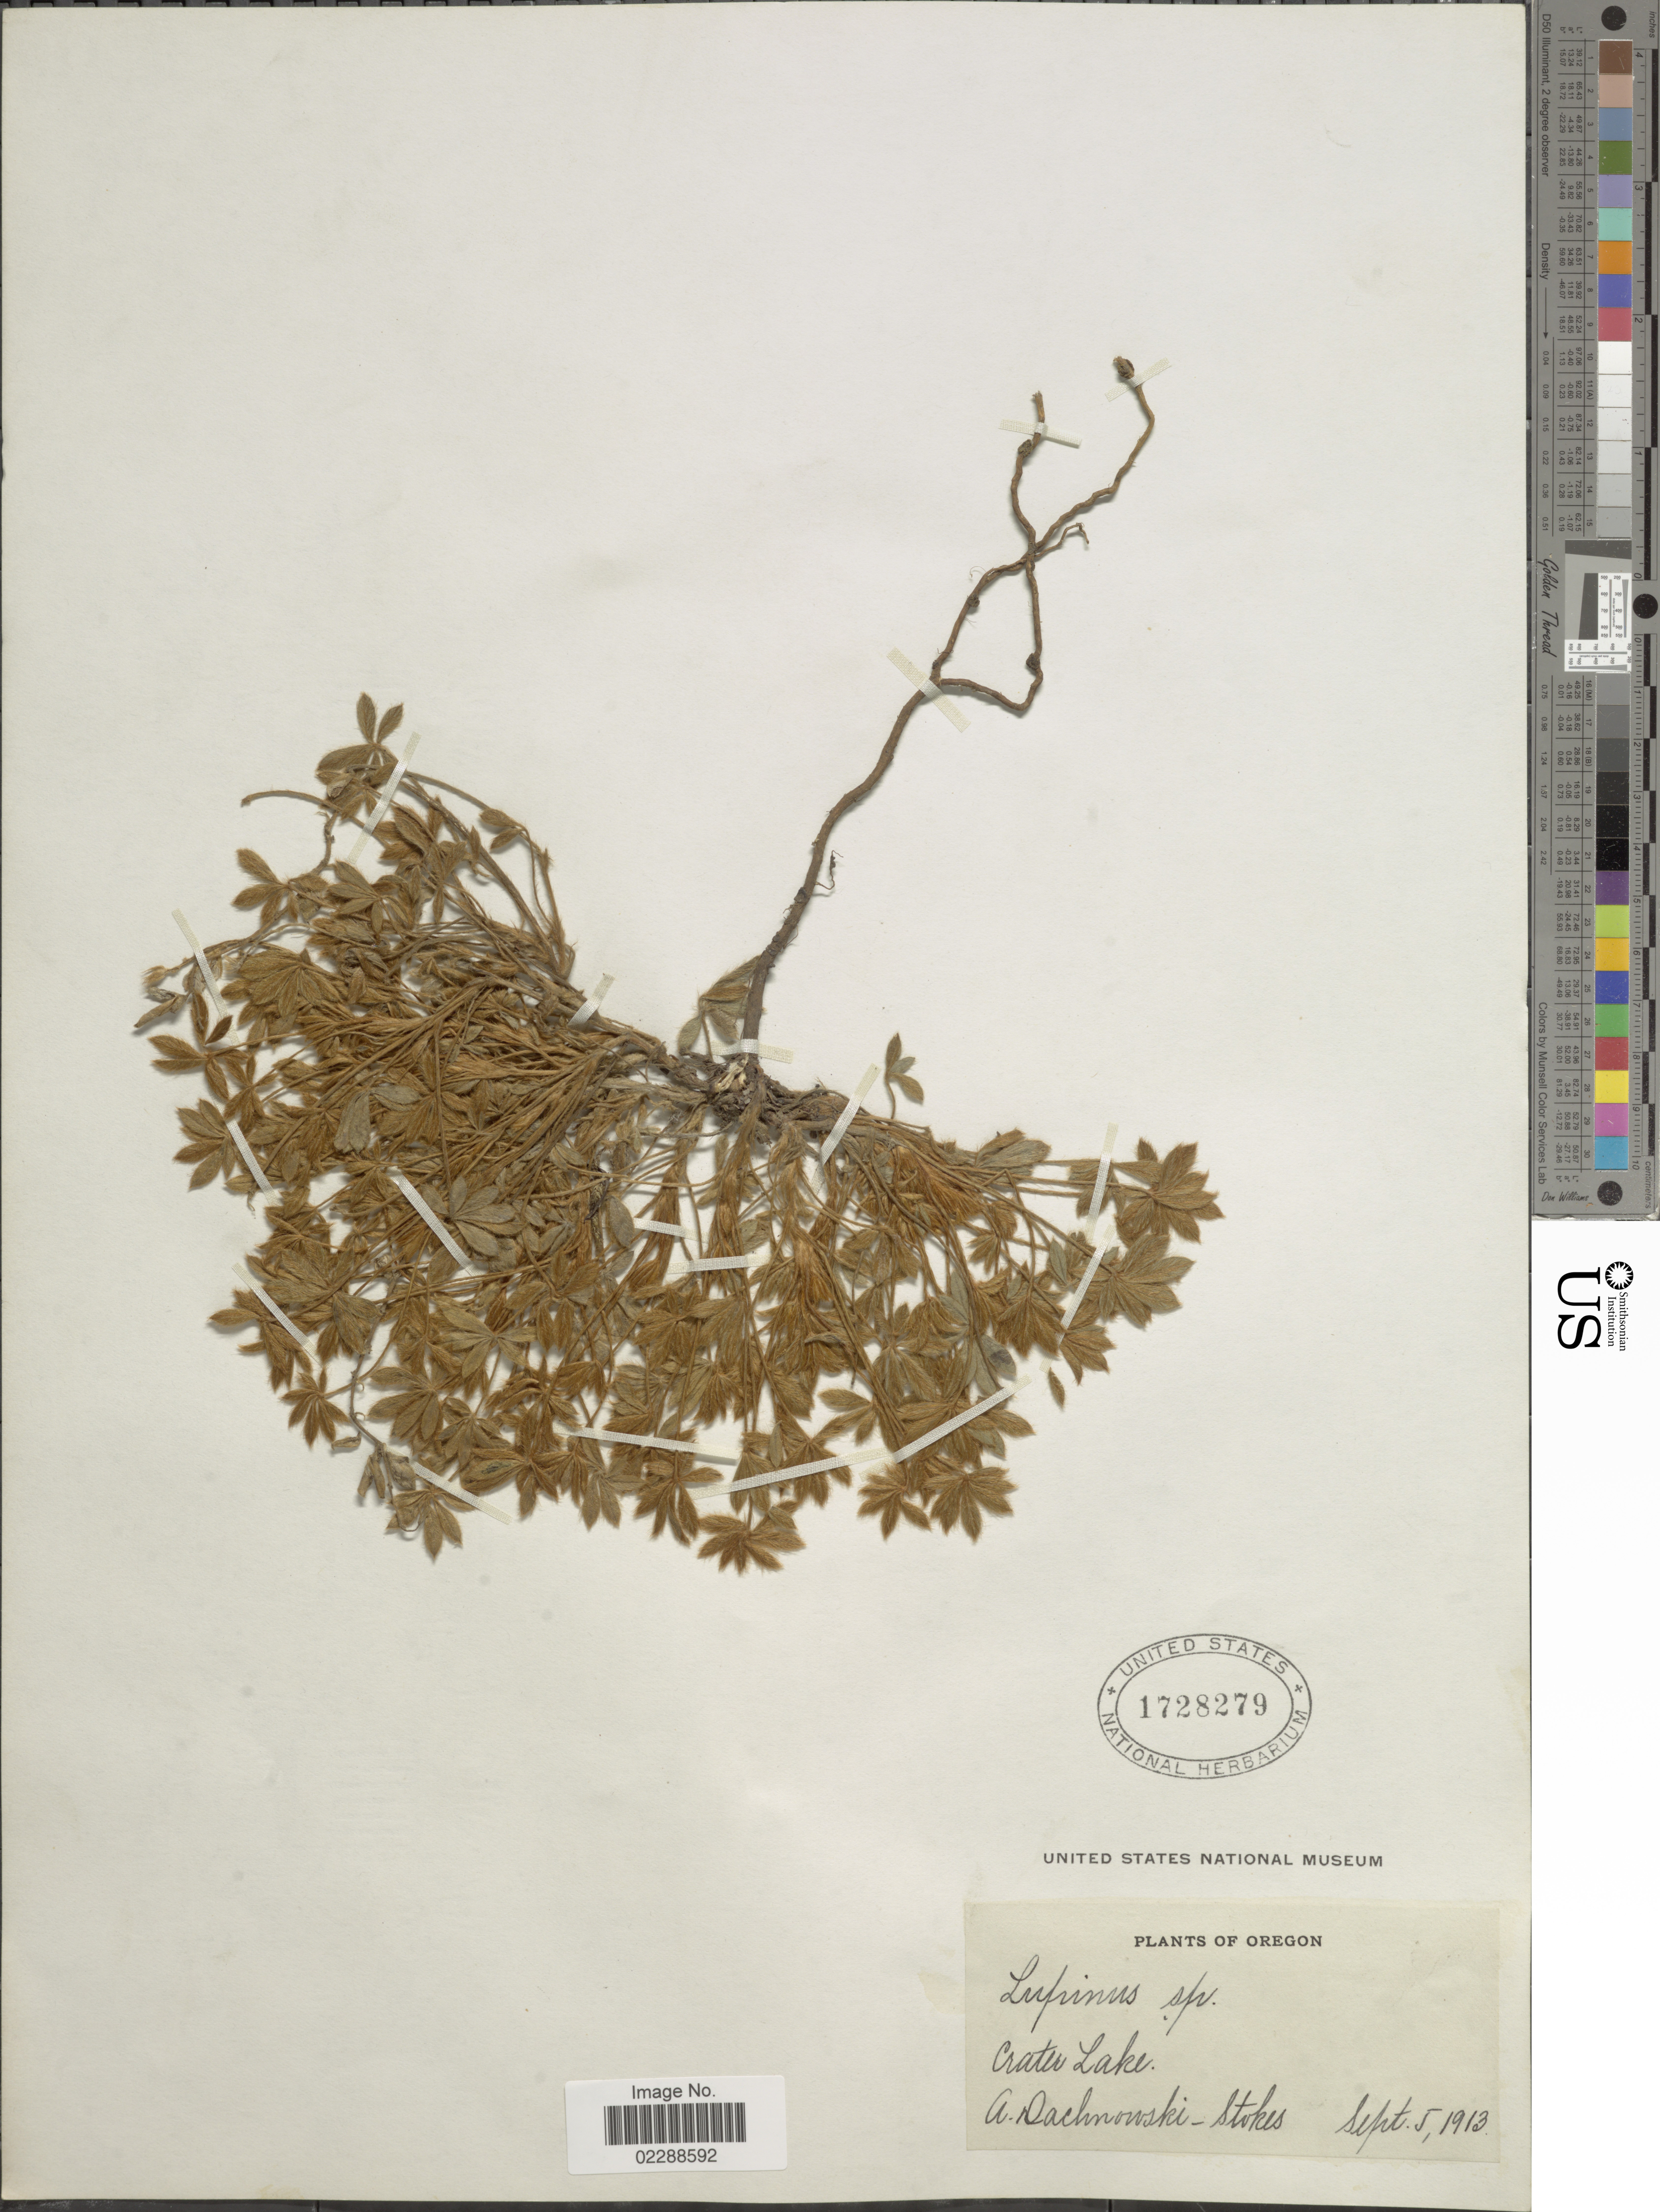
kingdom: Plantae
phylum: Tracheophyta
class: Magnoliopsida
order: Fabales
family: Fabaceae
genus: Lupinus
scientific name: Lupinus sp.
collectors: A. P. Dachnowski-Stokes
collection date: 1913-09-05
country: United States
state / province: Oregon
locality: Crater Lake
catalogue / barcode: US 1728279